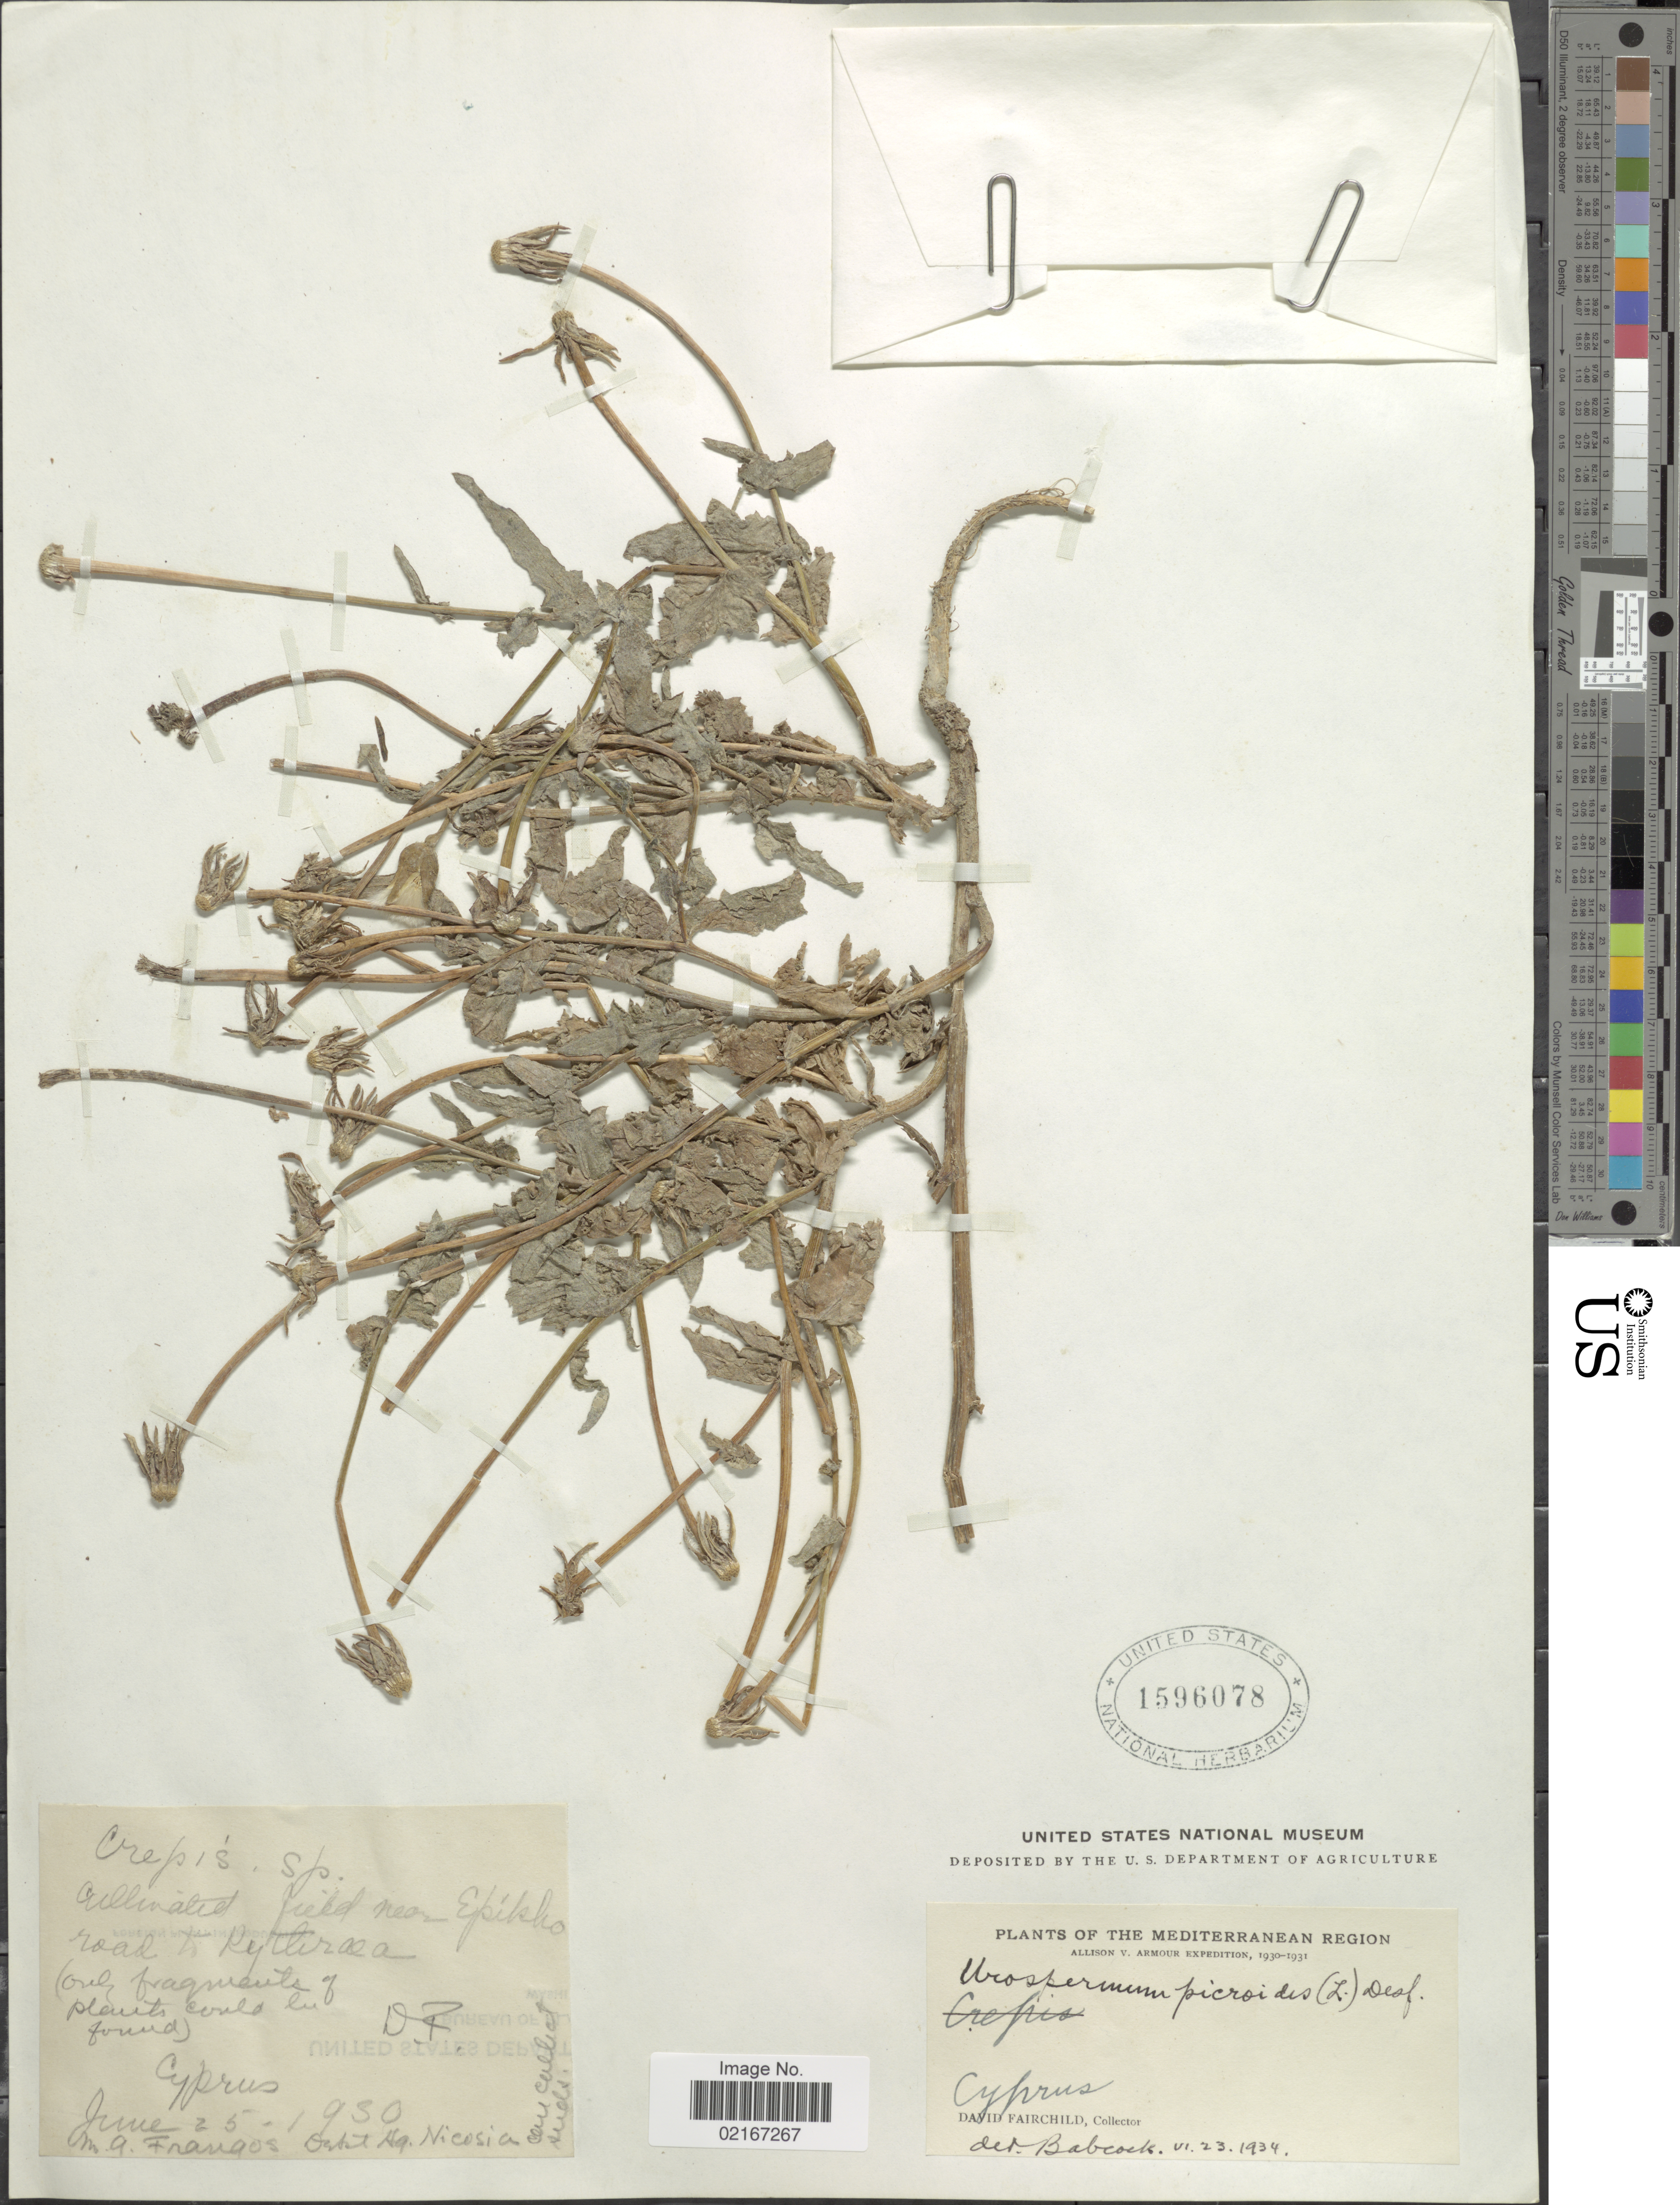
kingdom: Plantae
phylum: Tracheophyta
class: Magnoliopsida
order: Asterales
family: Asteraceae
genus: Urospermum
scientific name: Urospermum picroides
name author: (L.) F.W. Schmidt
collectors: D. Fairchild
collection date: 1930-06-25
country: Cyprus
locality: Mediterranean Region, near Epikho, road to Kythrea [interpreted]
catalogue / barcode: US 1596078